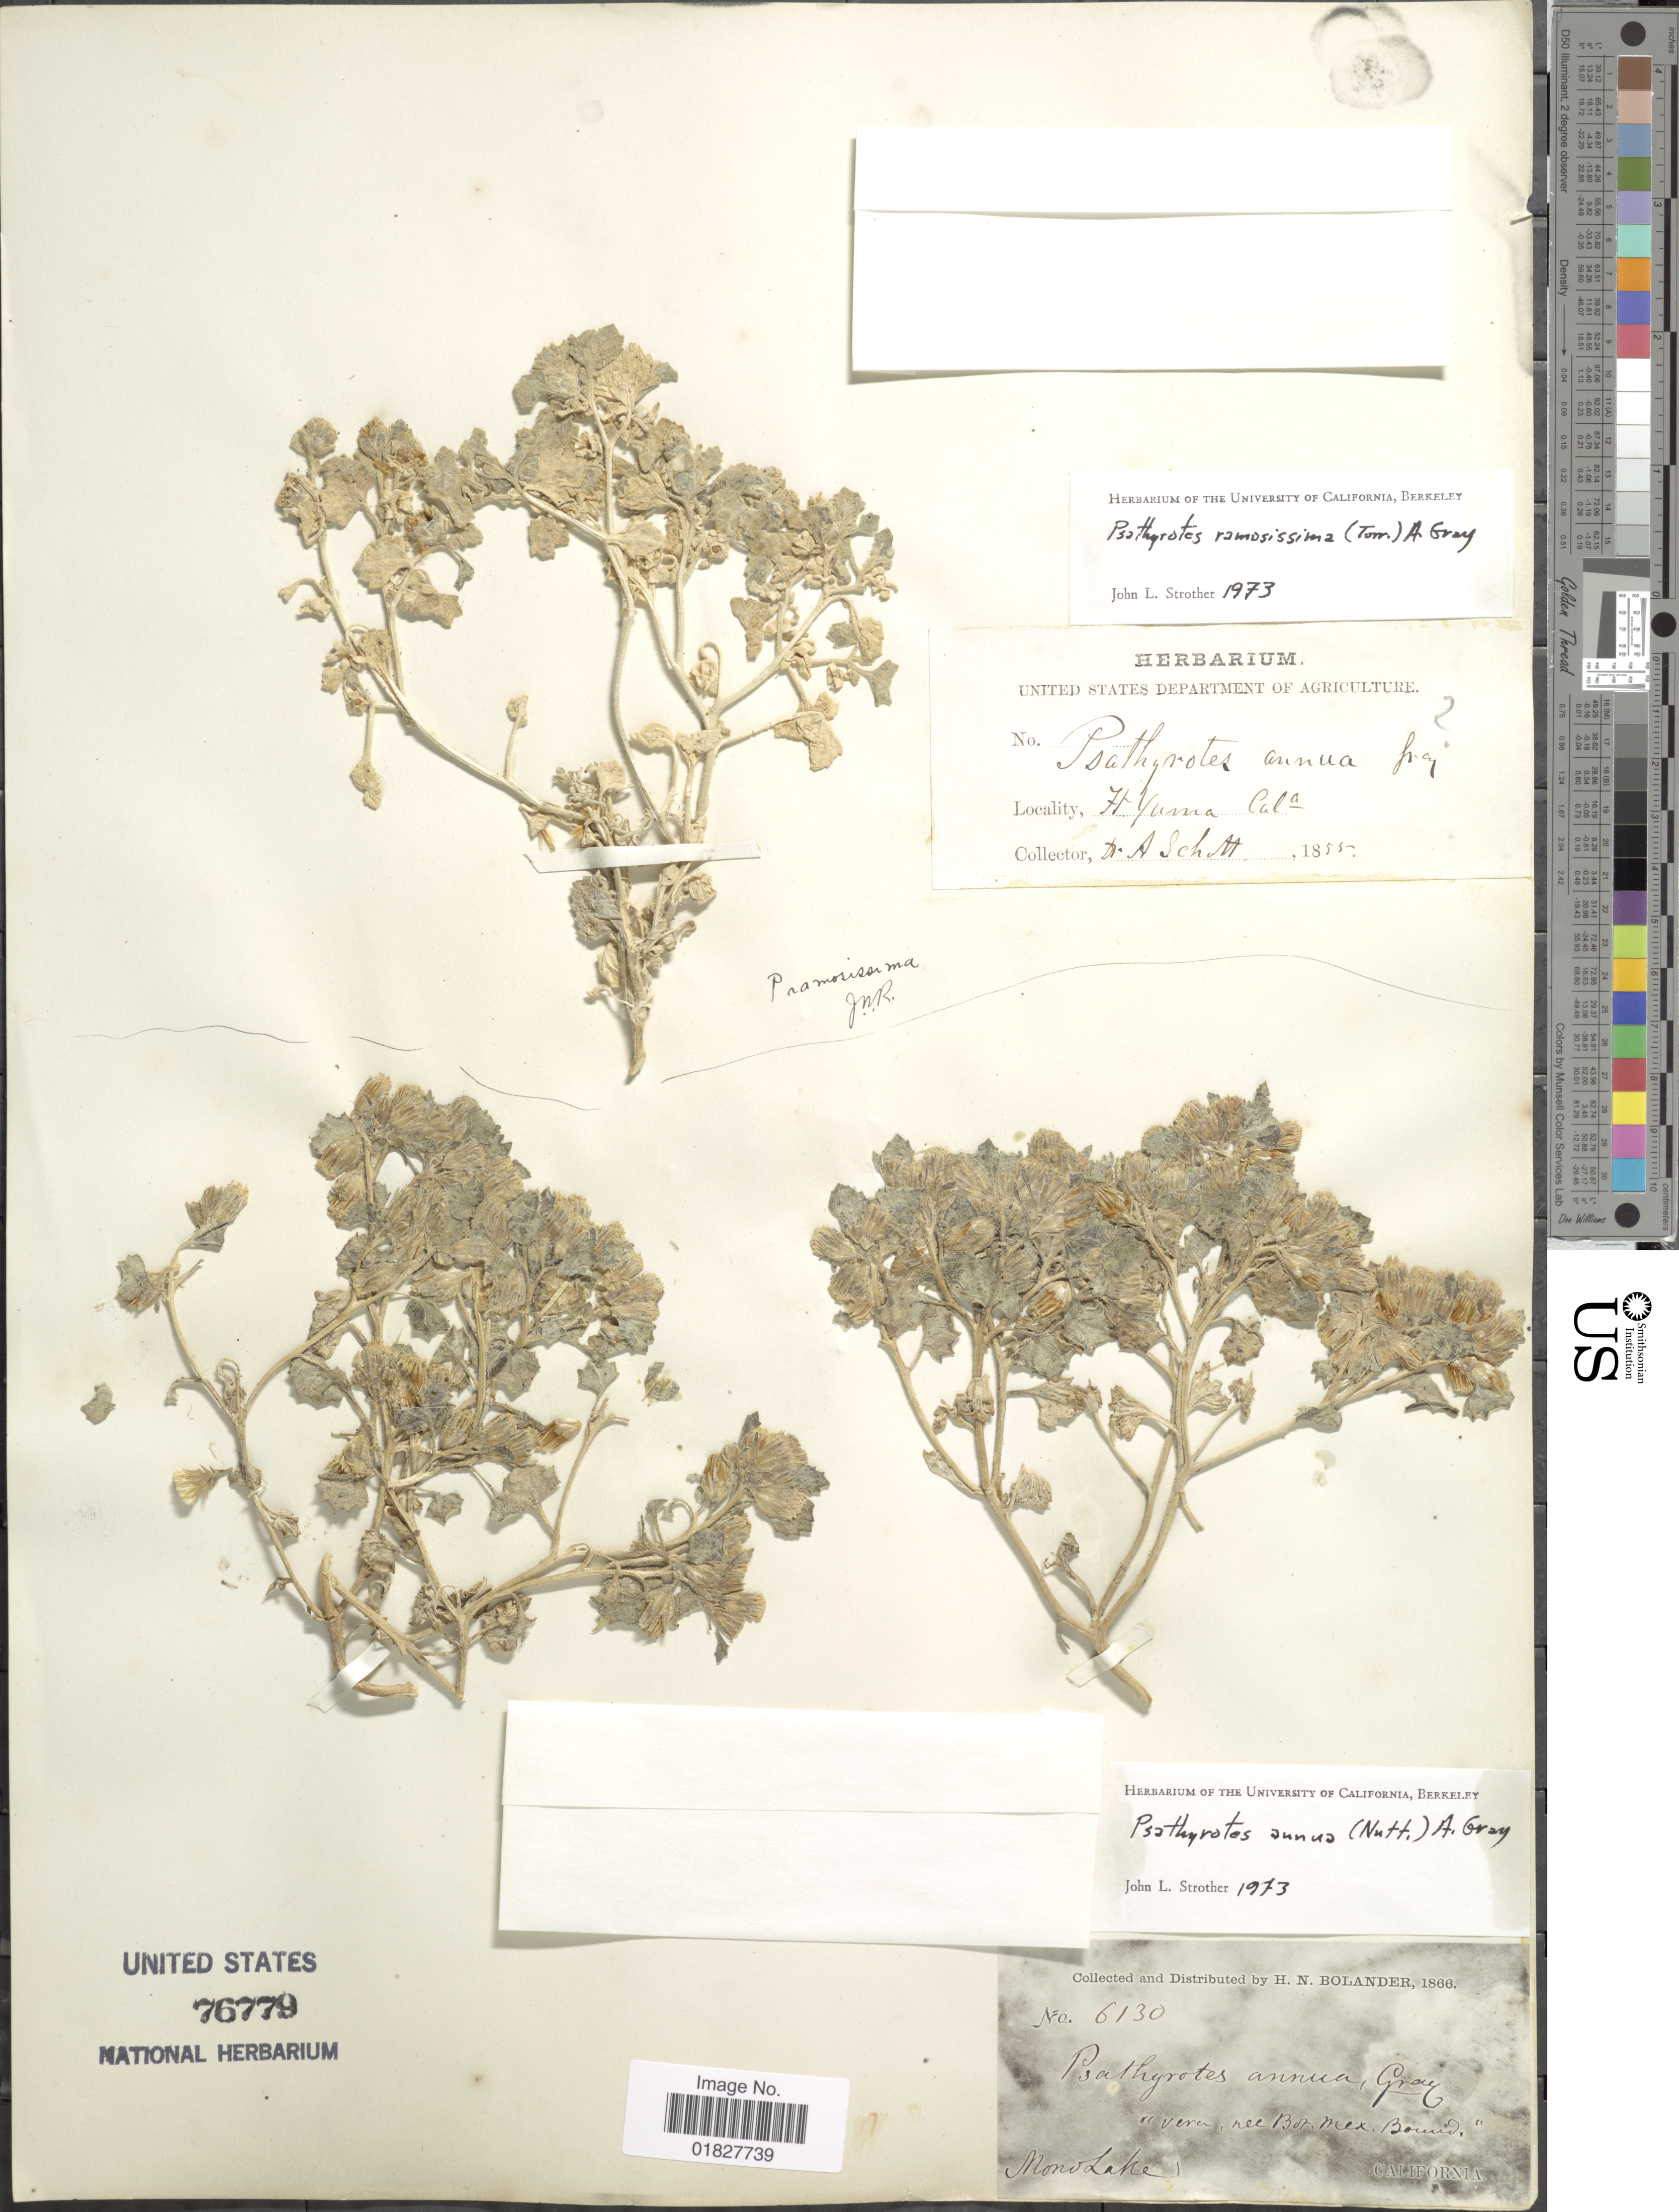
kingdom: Plantae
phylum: Tracheophyta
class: Magnoliopsida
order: Asterales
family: Asteraceae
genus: Psathyrotes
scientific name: Psathyrotes annua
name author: (Nutt.) A. Gray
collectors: H. Bolander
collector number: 6130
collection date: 1866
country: United States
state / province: California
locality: Mono Lake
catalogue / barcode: US 76779-2